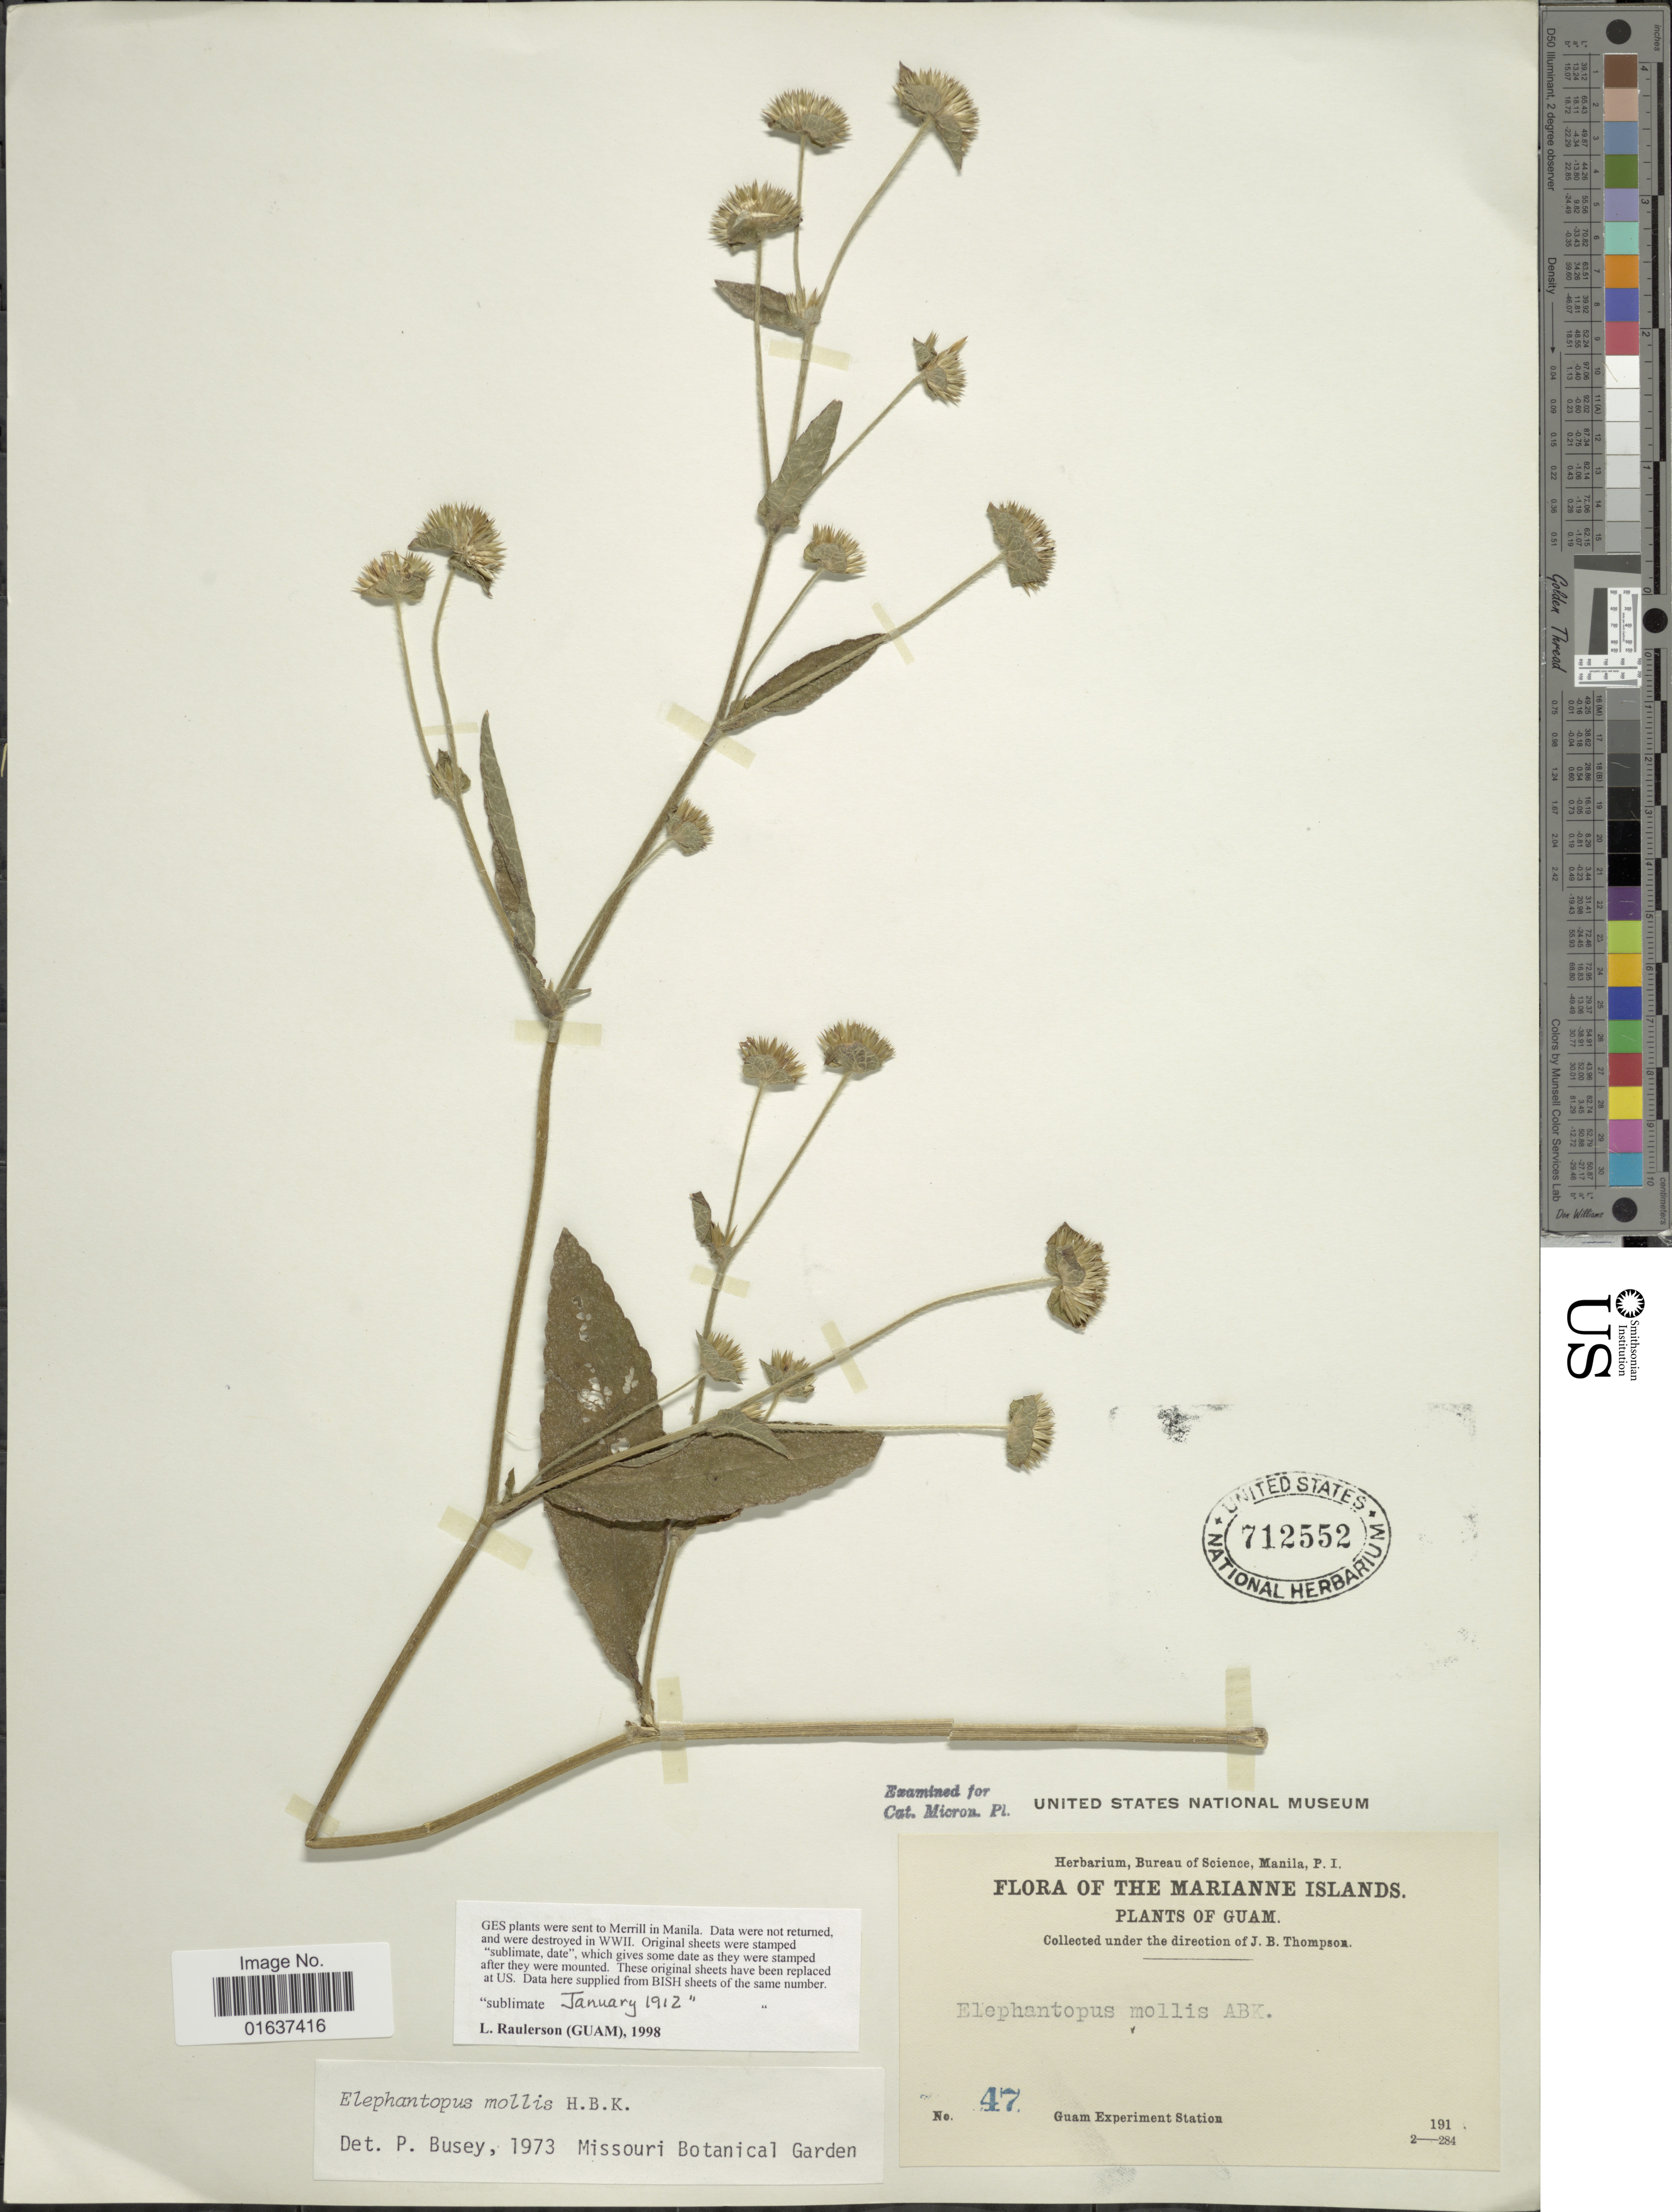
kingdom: Plantae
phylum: Tracheophyta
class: Magnoliopsida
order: Asterales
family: Asteraceae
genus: Elephantopus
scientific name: Elephantopus mollis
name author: Kunth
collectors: J. B. Thompson & A. Raulerson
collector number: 47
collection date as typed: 191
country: Guam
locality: Marianne Islands, Guam Experiment Station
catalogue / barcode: US 712552